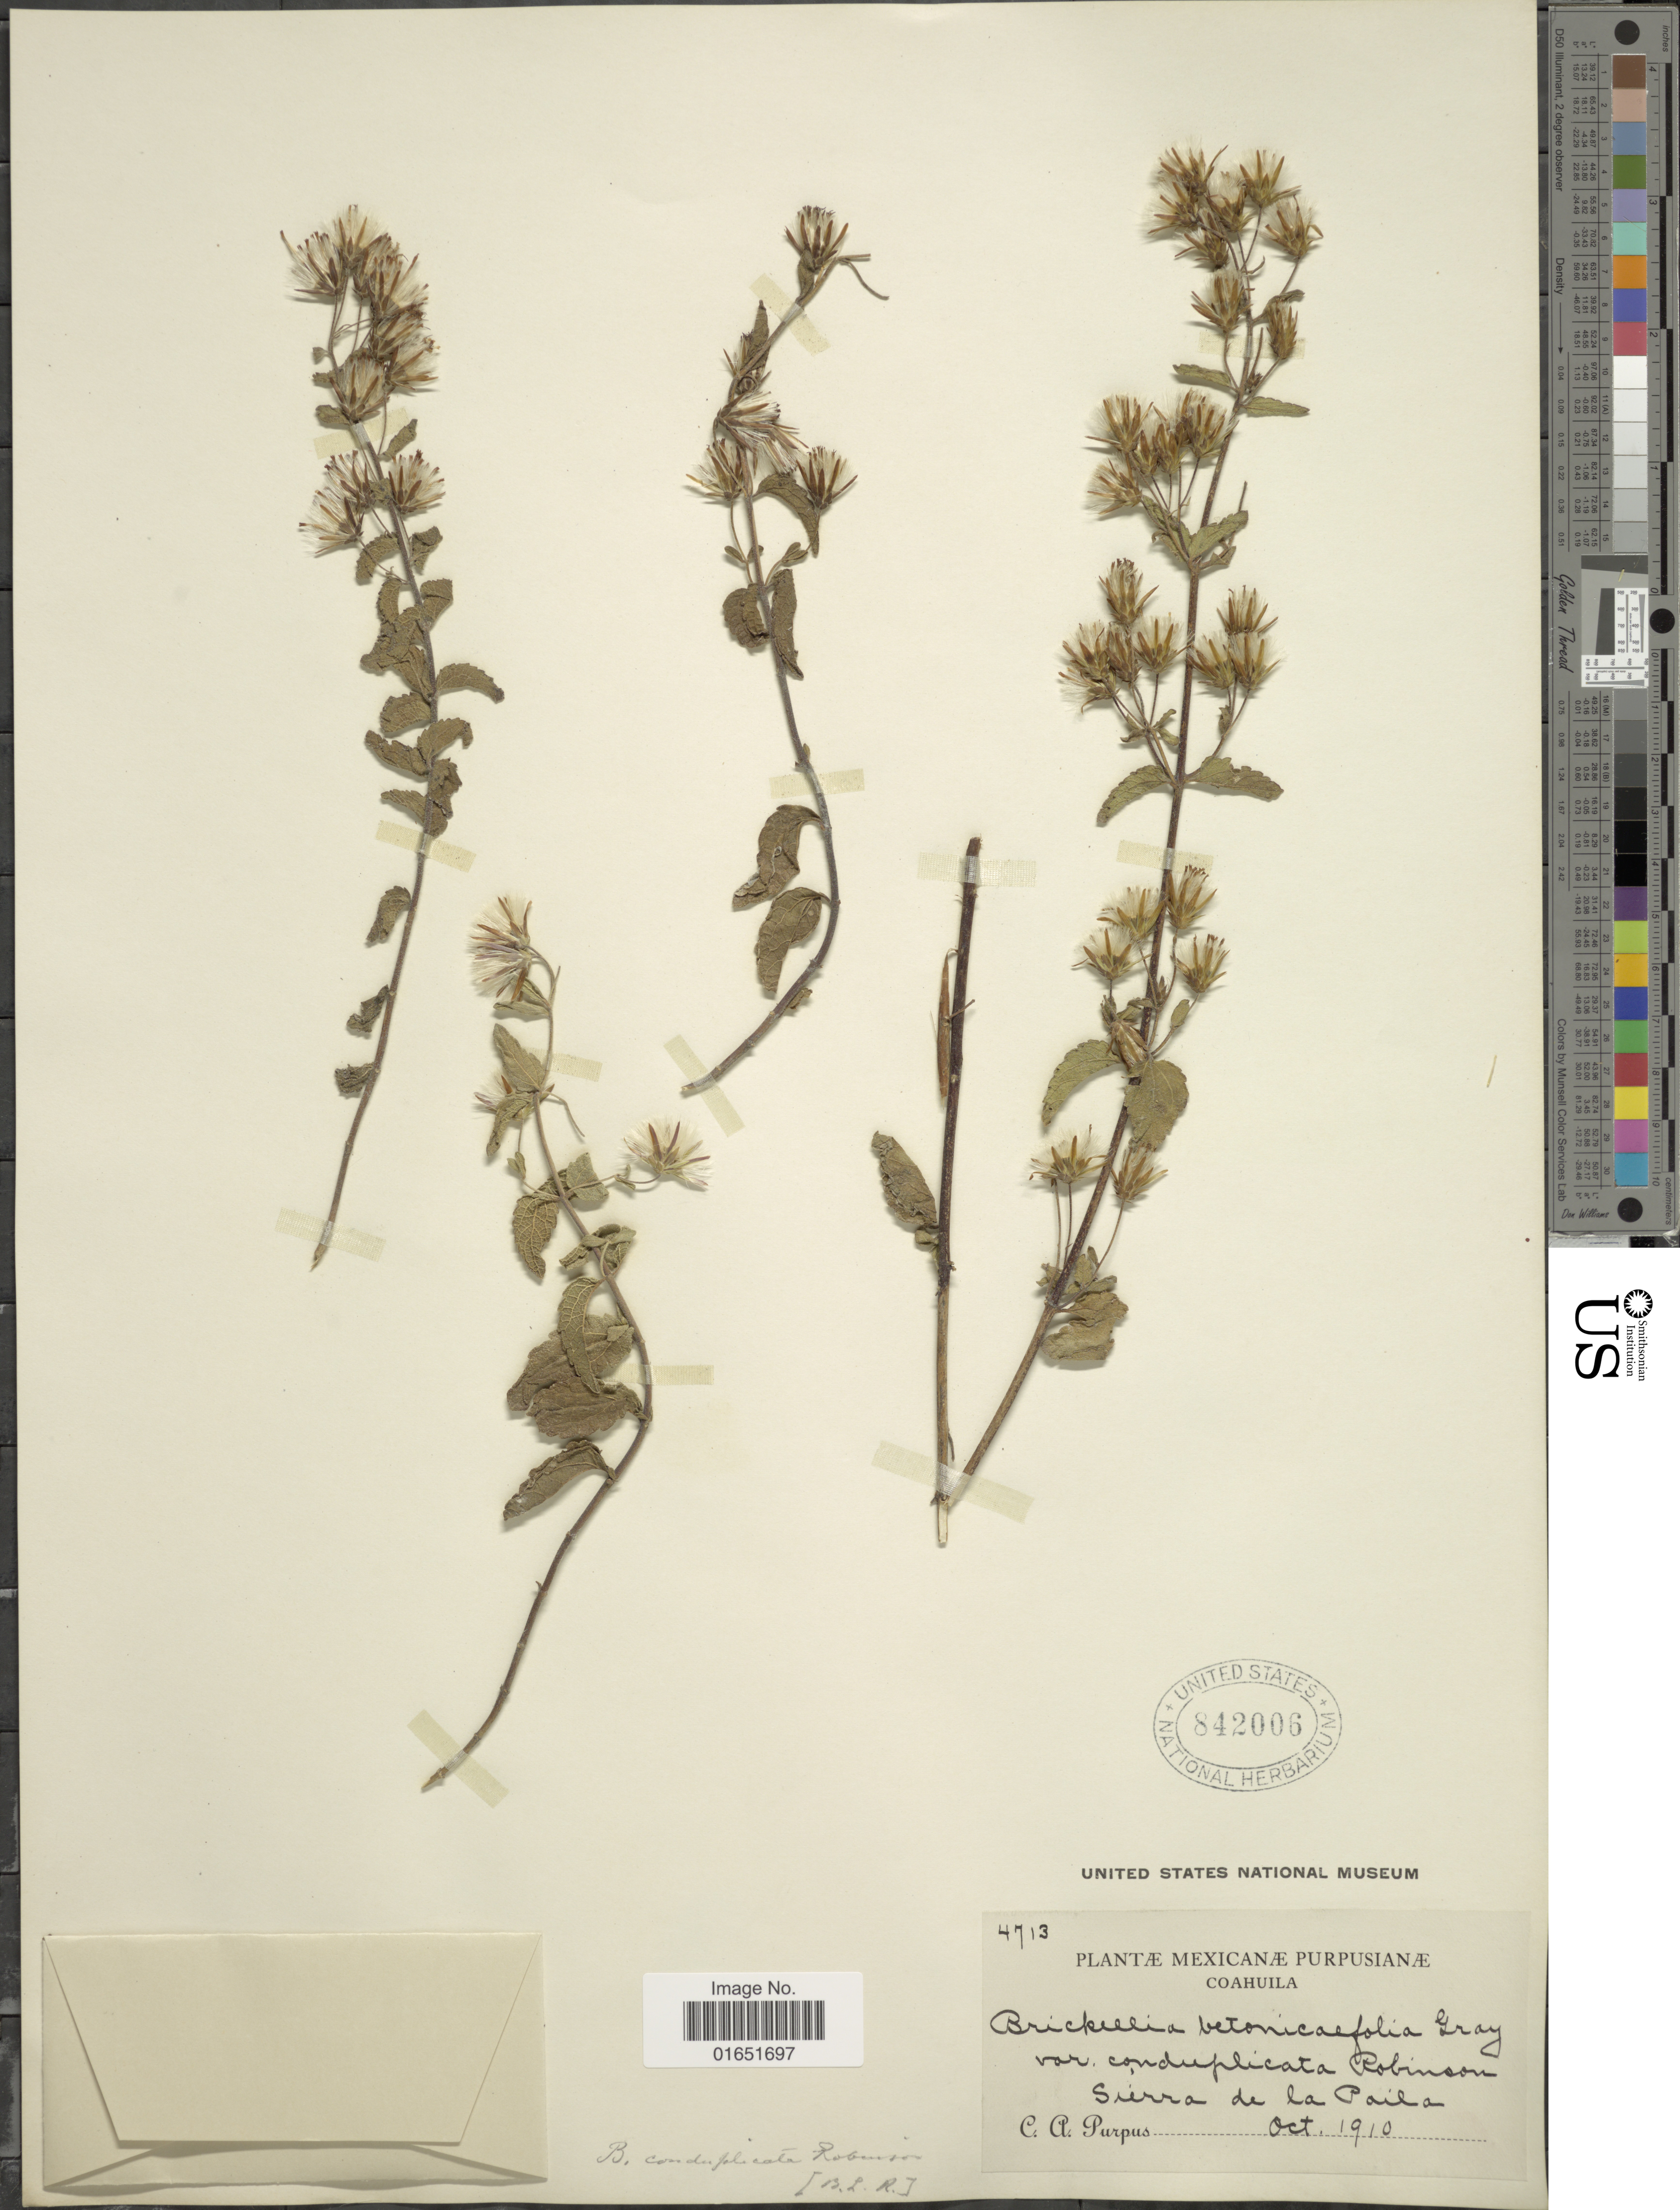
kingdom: Plantae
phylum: Tracheophyta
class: Magnoliopsida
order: Asterales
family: Asteraceae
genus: Brickellia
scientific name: Brickellia conduplicata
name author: (B.L. Rob.) B.L. Rob.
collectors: C. A. Purpus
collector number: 4713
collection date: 1910-10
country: Mexico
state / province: Coahuila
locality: Sierra de la Paila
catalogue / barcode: US 842006